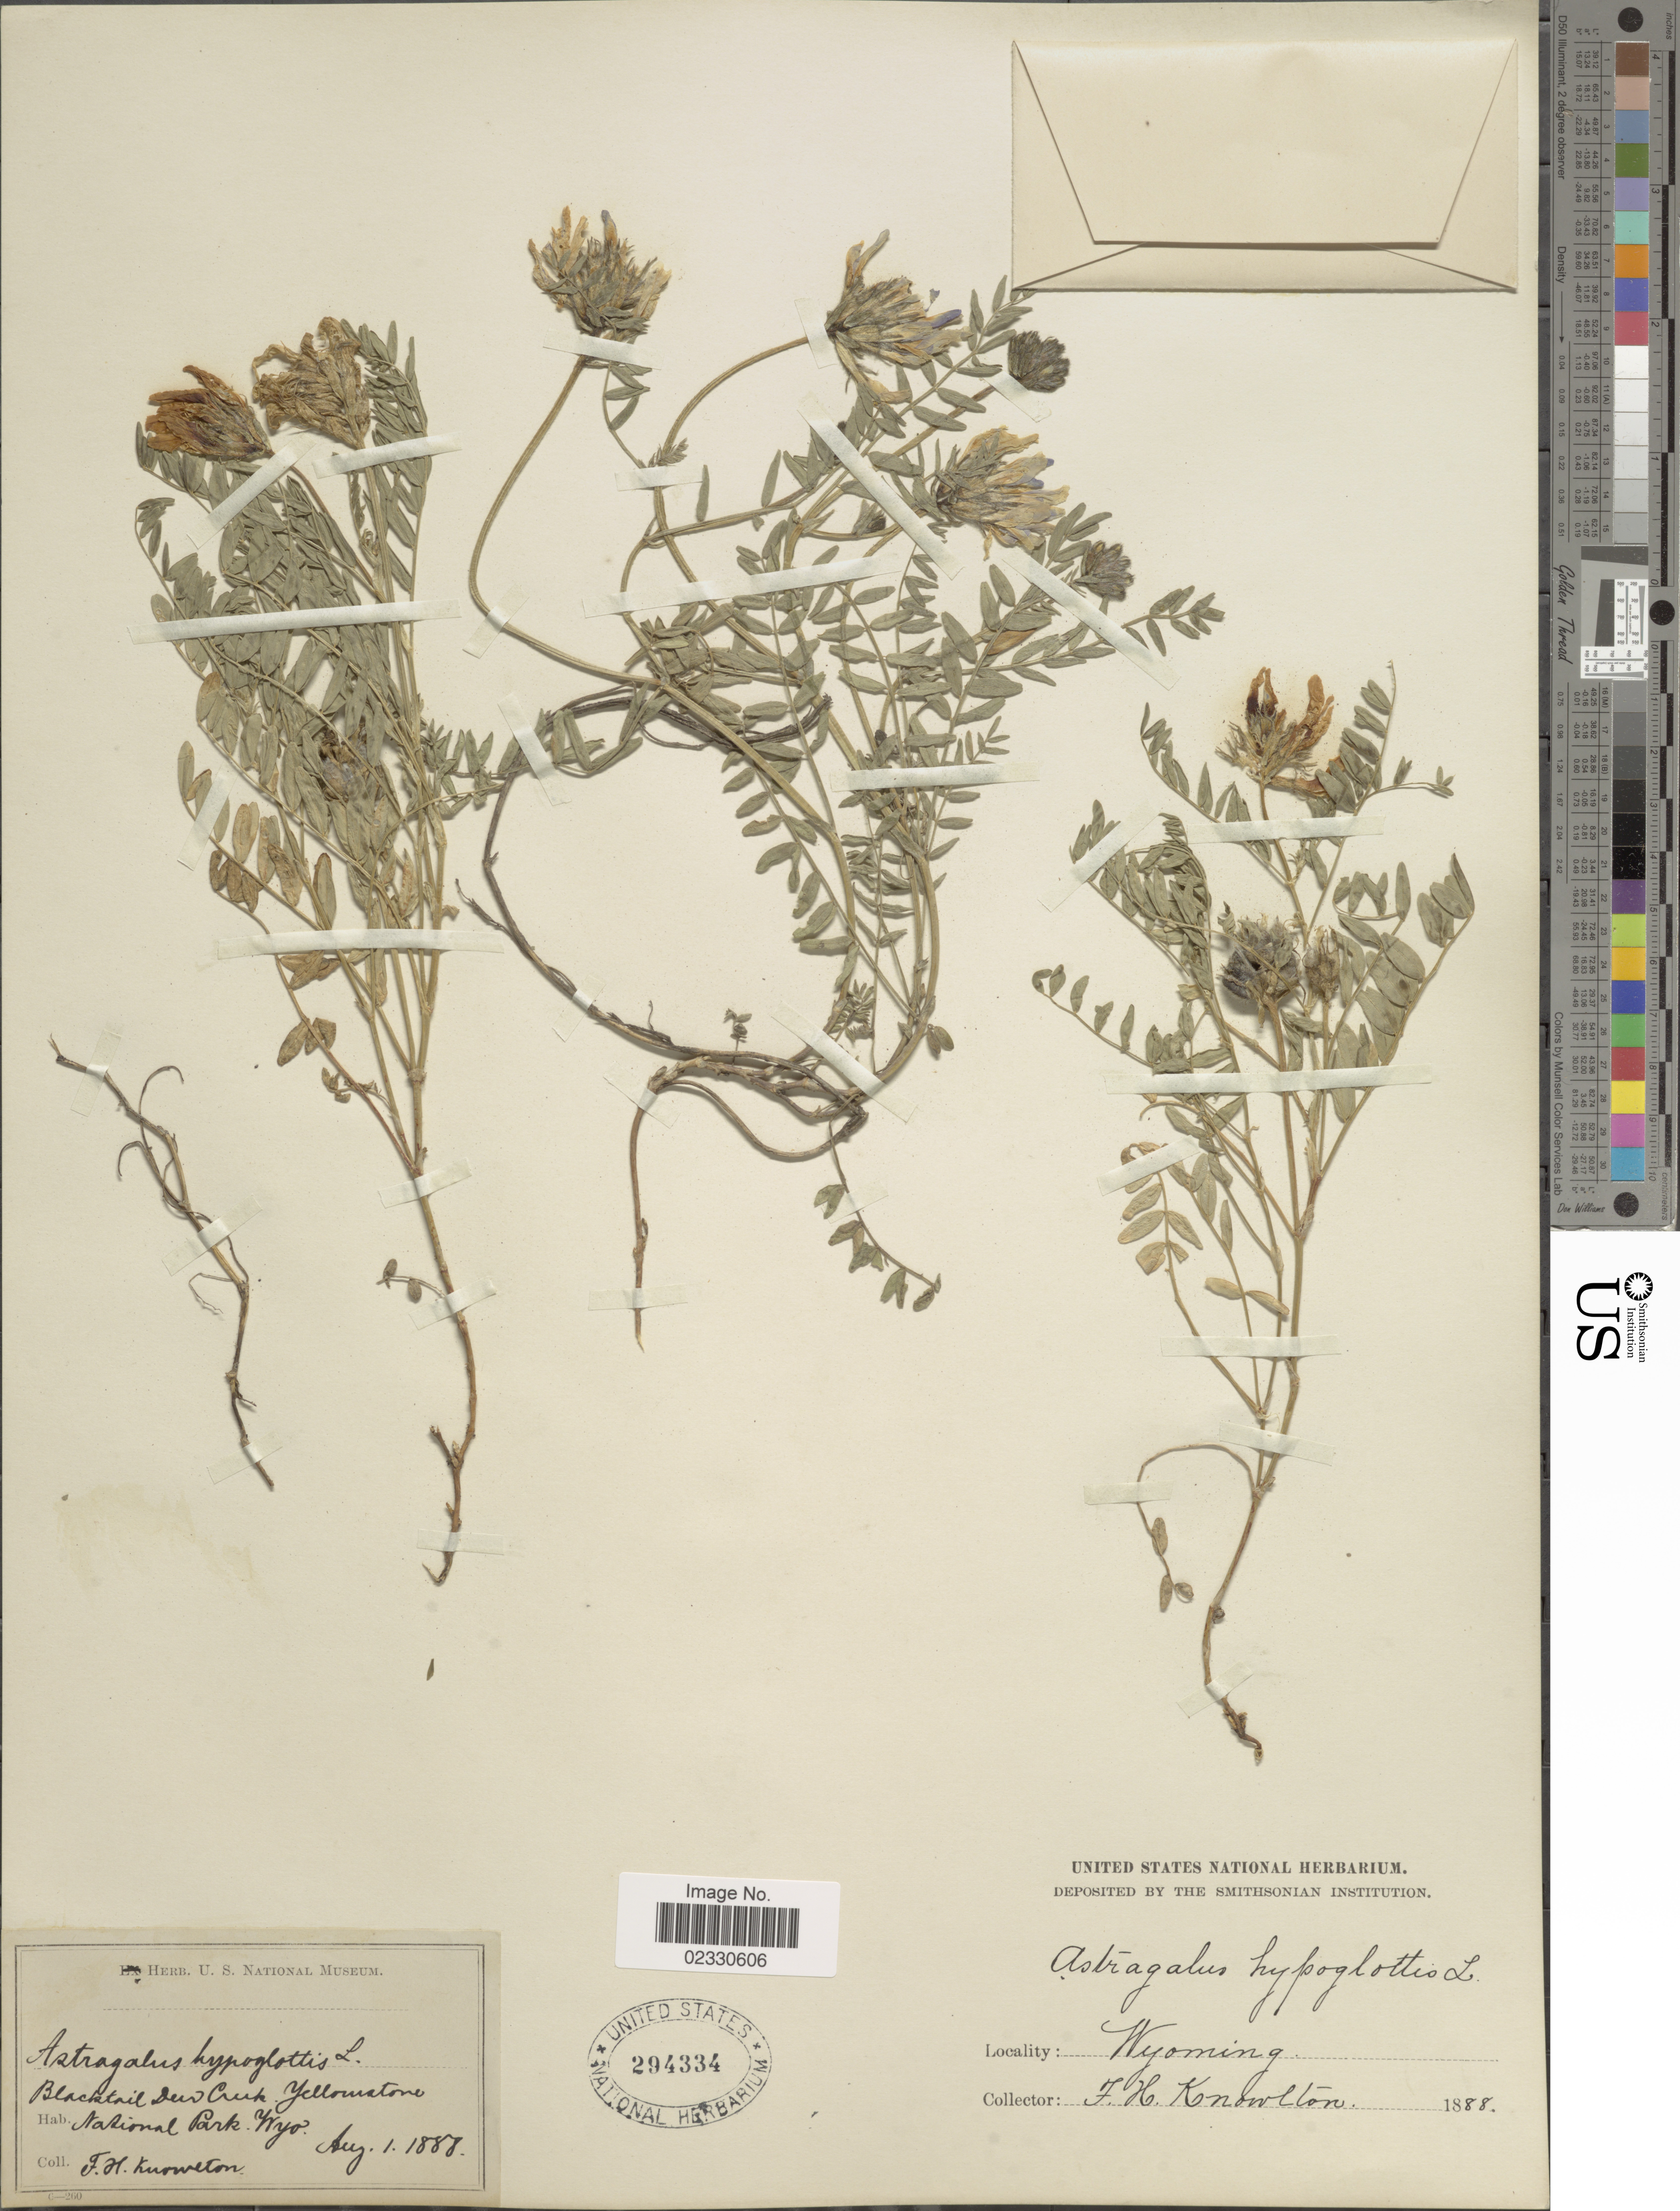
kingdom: Plantae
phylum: Tracheophyta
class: Magnoliopsida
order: Fabales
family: Fabaceae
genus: Astragalus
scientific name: Astragalus dasyglottis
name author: DC.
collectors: F. H. Knowlton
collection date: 1888-08-01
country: United States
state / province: Wyoming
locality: Blacktail Deer Creek, Yellowstone National Park, Wyo.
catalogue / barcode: US 294334